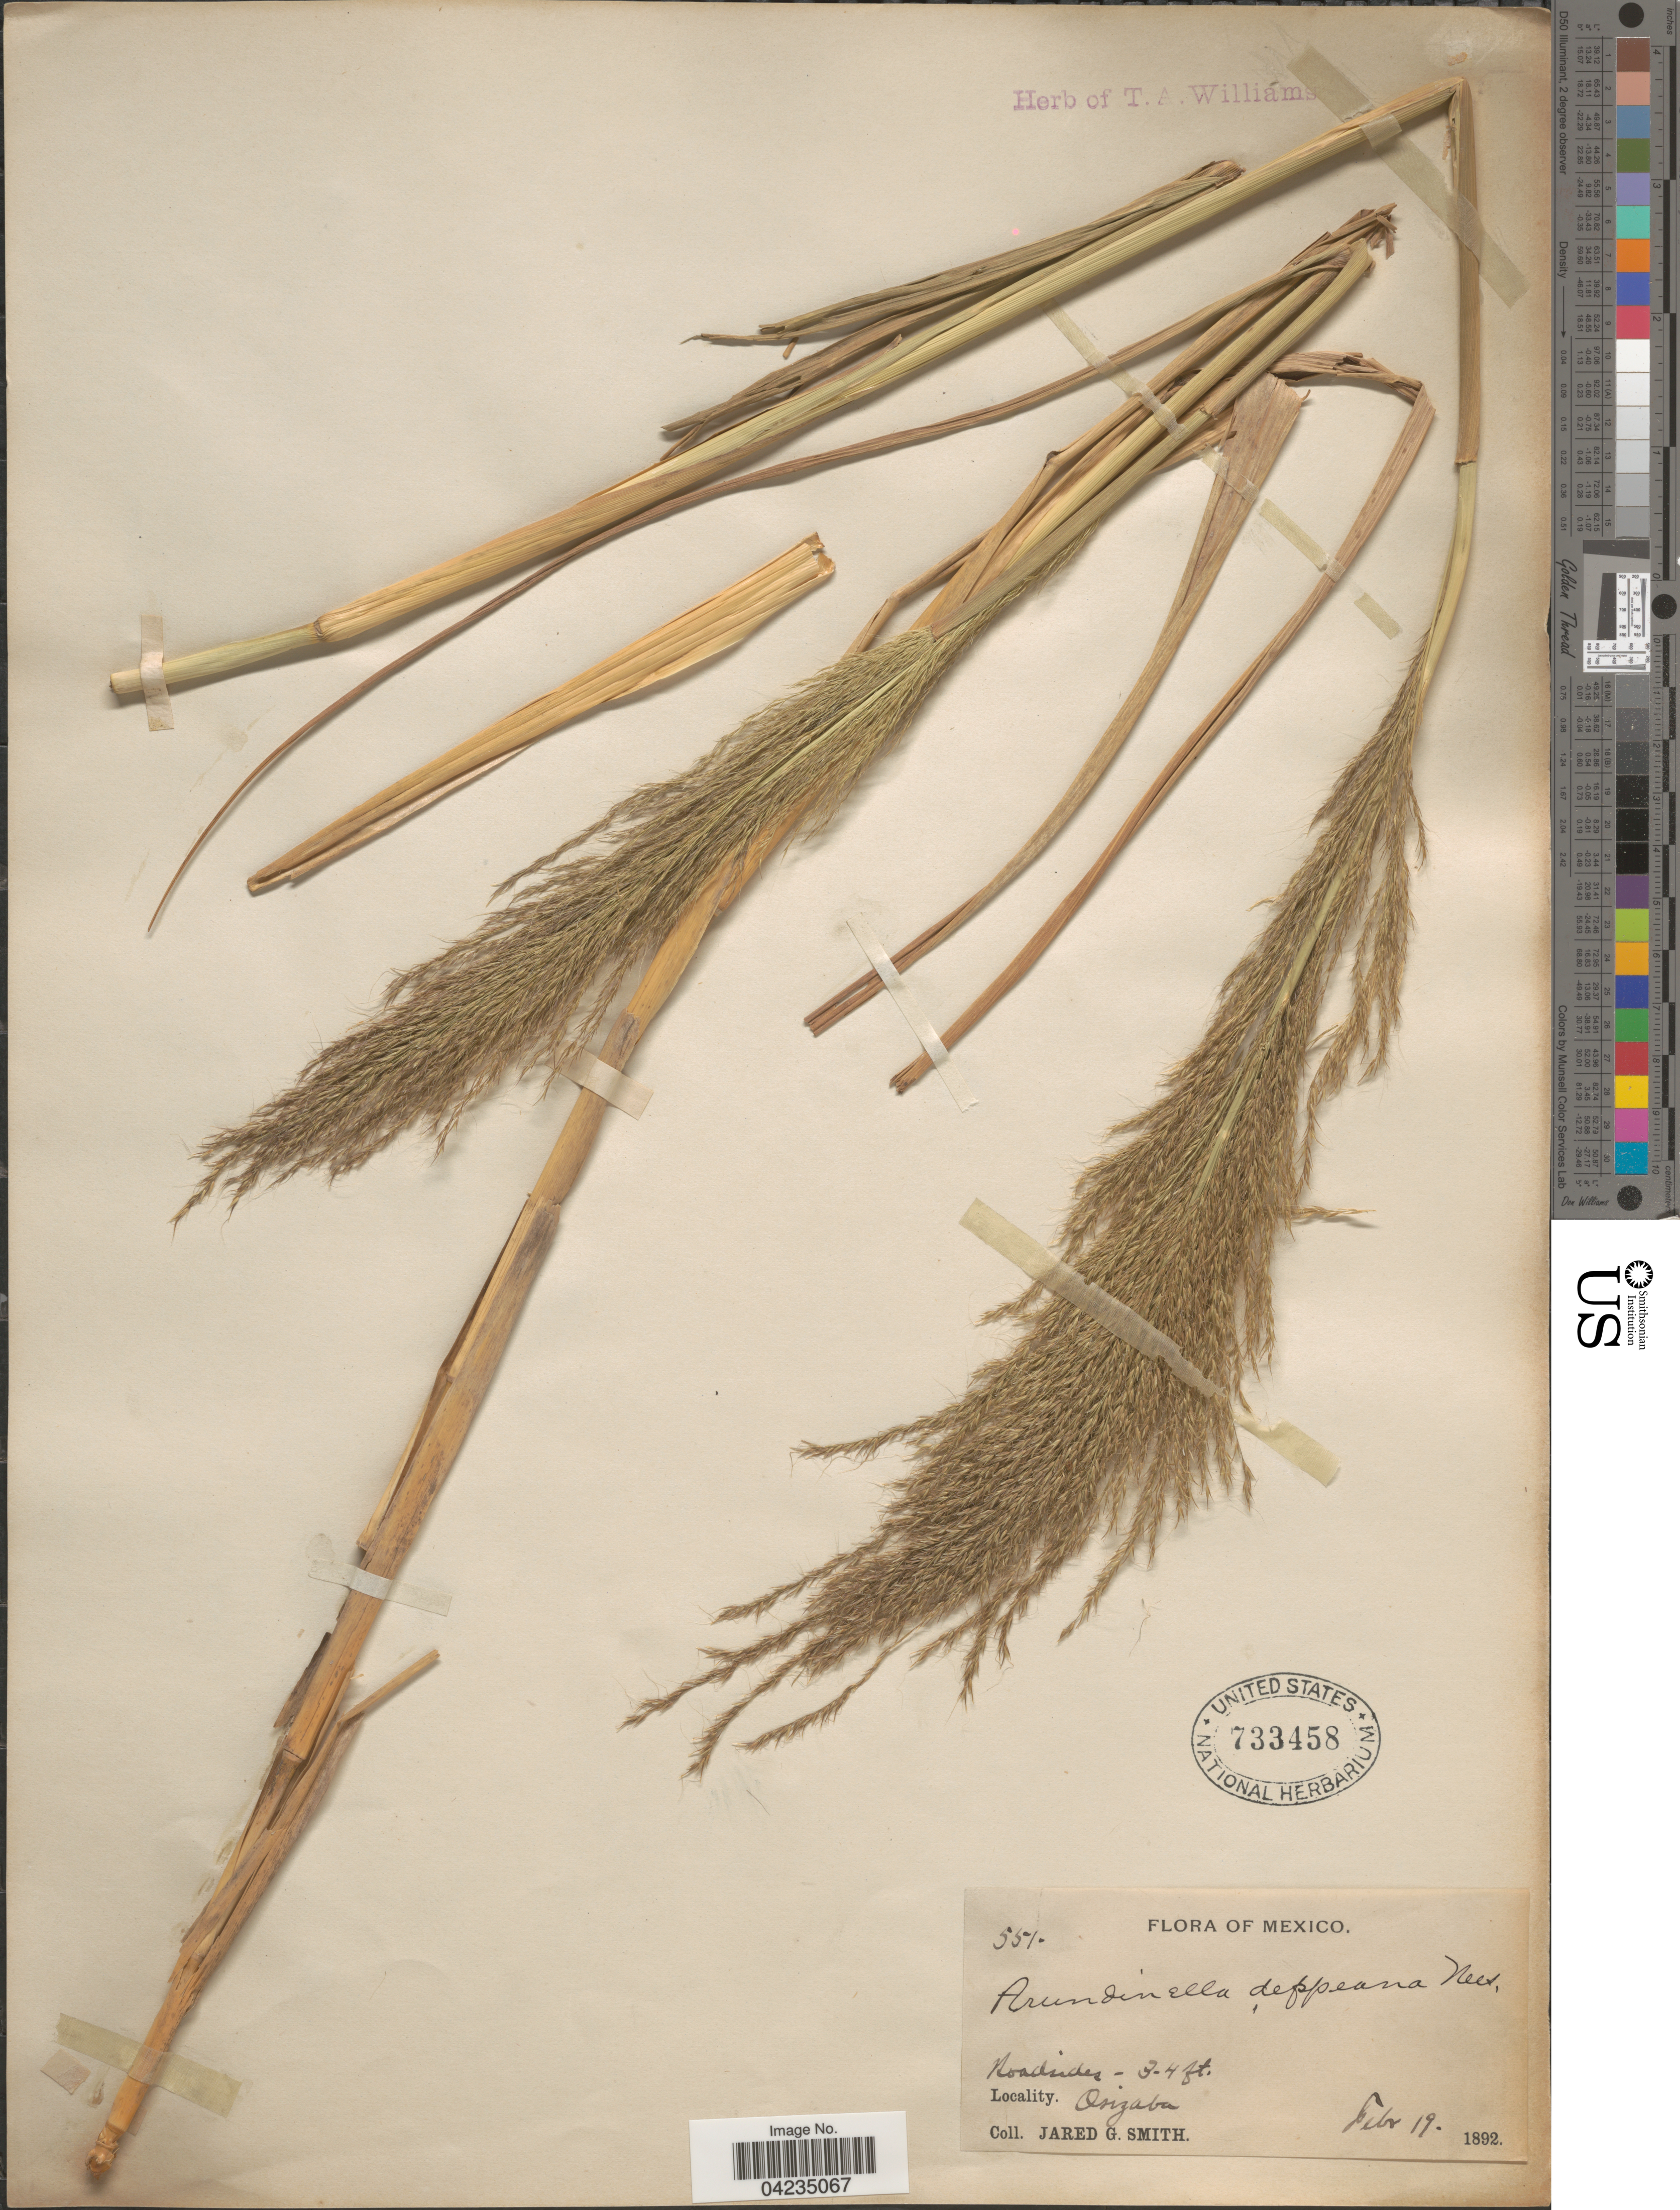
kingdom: Plantae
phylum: Tracheophyta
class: Liliopsida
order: Poales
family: Poaceae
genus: Arundinella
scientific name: Arundinella deppeana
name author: Nees ex Steud.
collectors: J. G. Smith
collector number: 551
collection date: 1892-02-19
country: Mexico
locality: Orizaba.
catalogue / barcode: US 733458